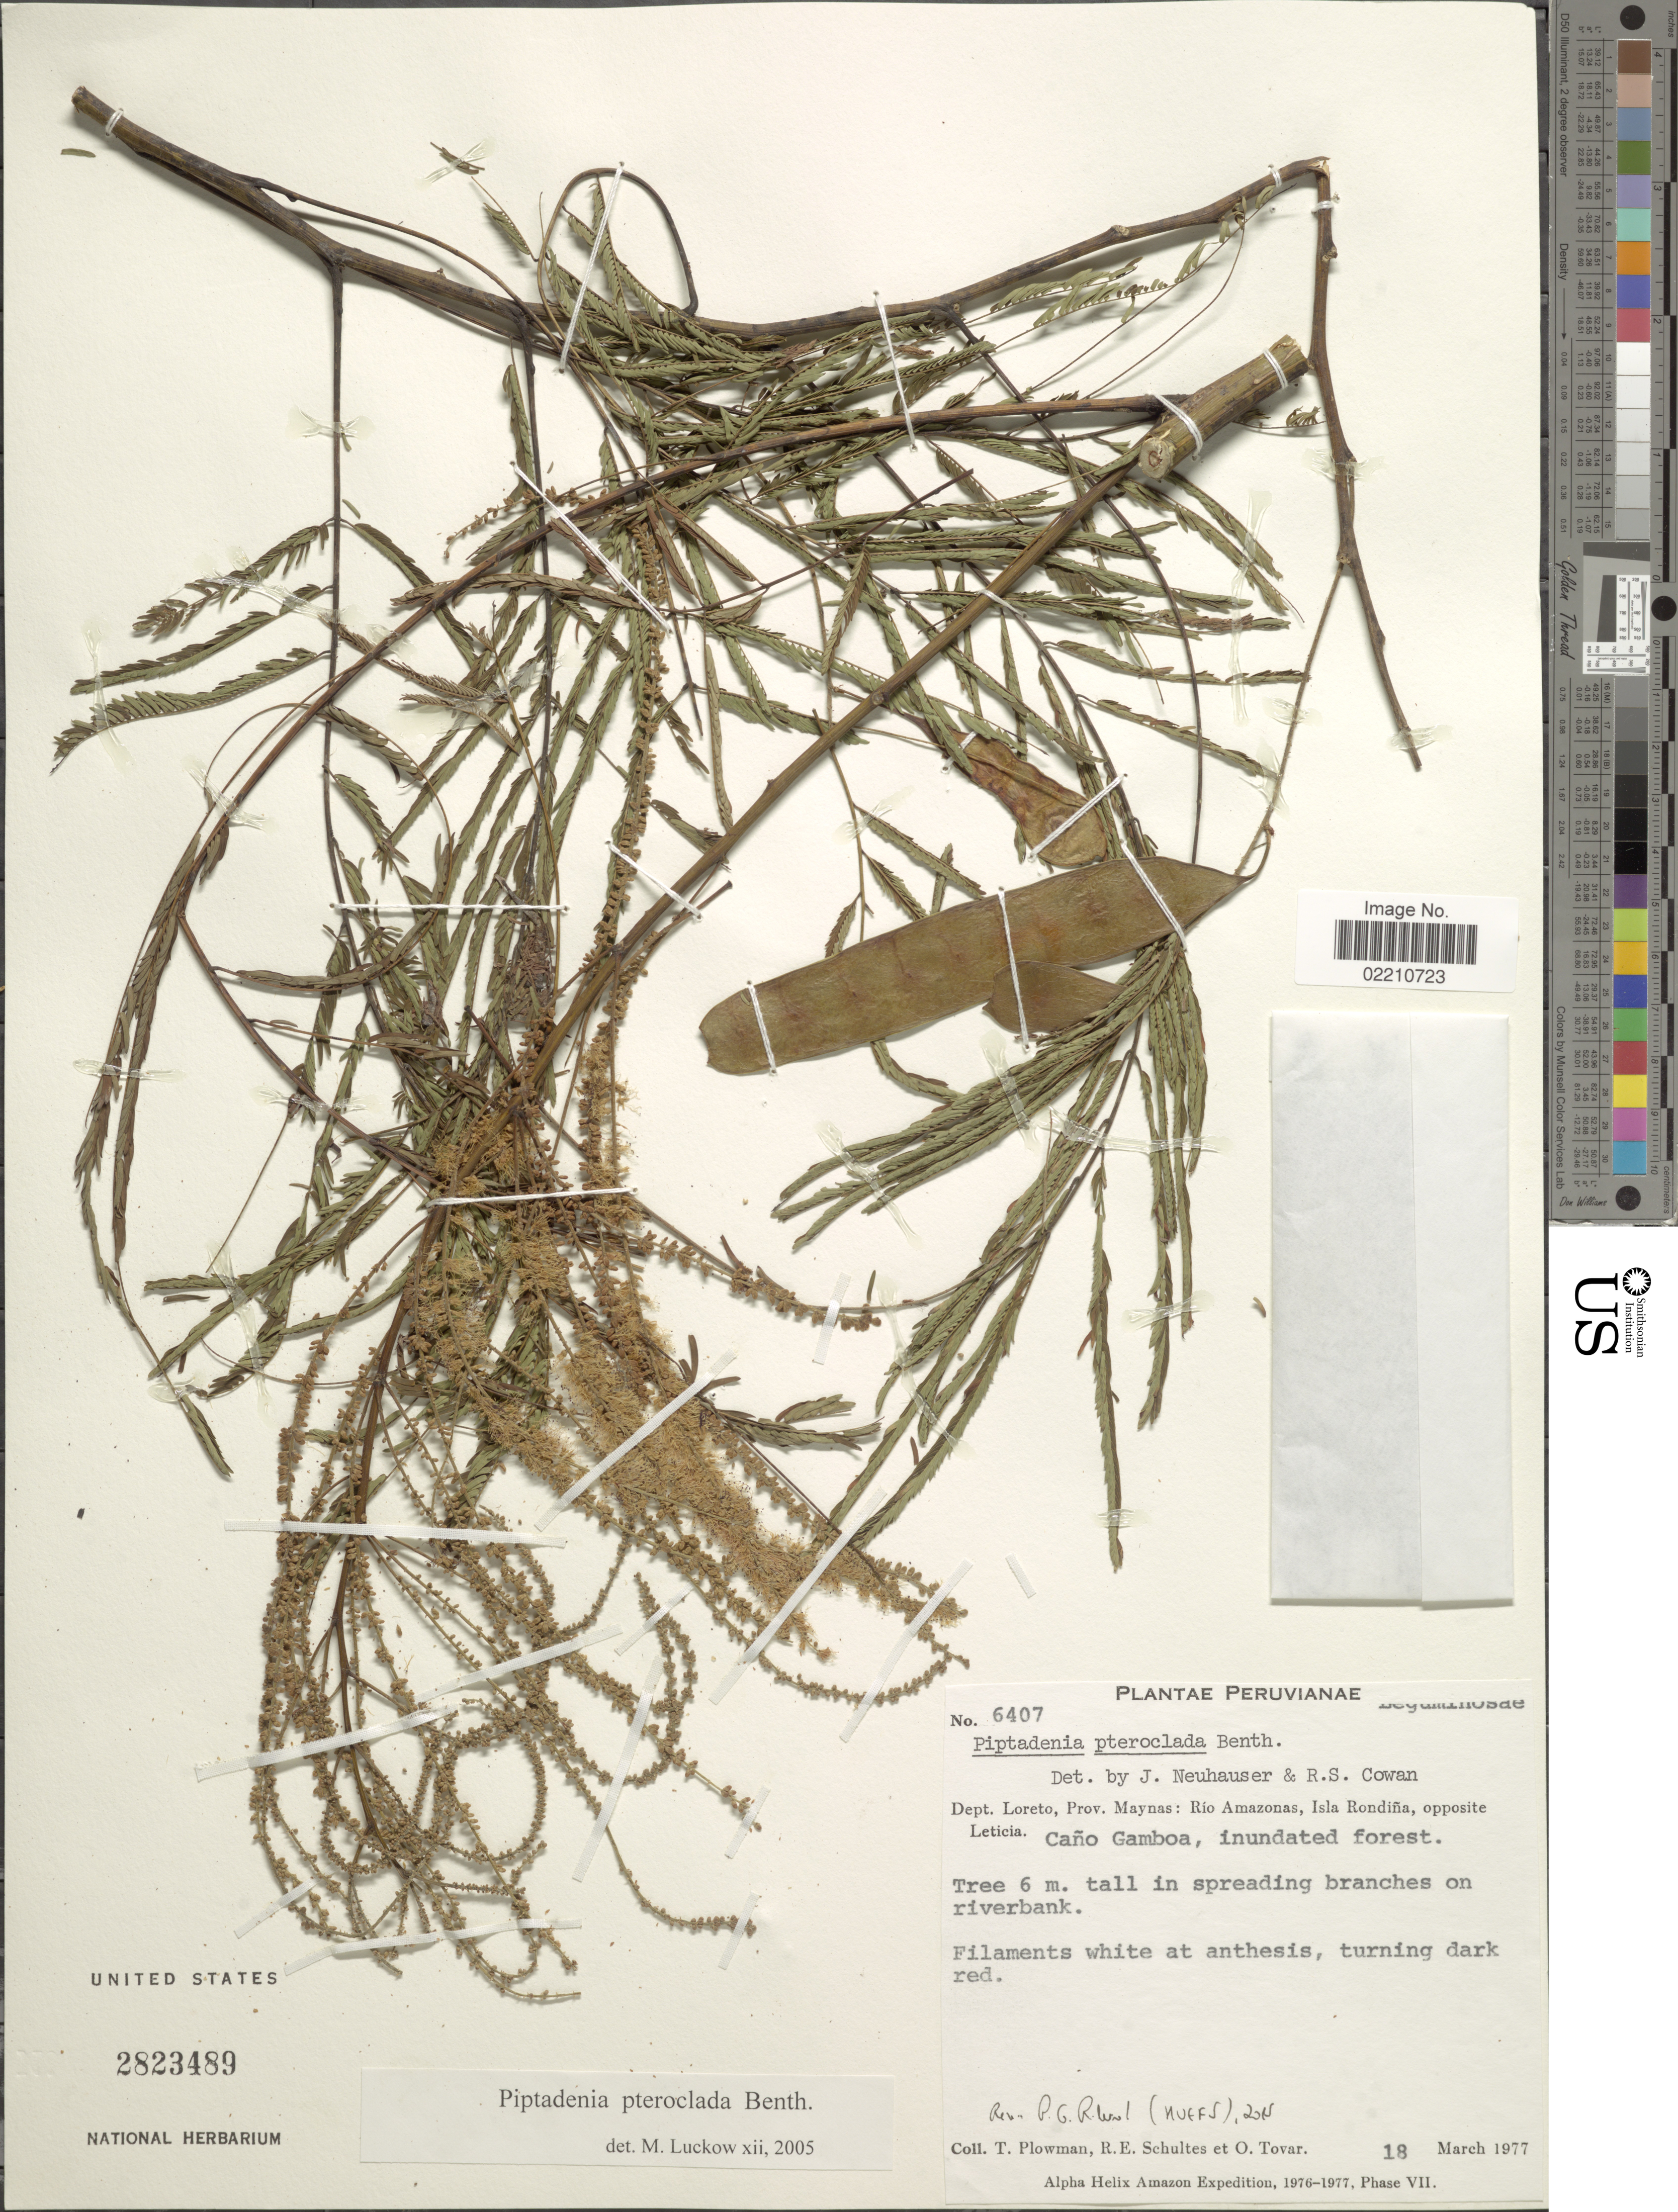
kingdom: Plantae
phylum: Tracheophyta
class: Magnoliopsida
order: Fabales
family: Fabaceae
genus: Piptadenia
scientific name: Piptadenia pteroclada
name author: Benth.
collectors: T. Plowman, R. E. Schultes & Ó. Tovar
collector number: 6407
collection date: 1977-03-18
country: Peru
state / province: Loreto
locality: Prov. Maynas: Río Amazonas, Isla Rondiña, opposite Leticia, Caño Gamboa, inundated forest, branches on riverbank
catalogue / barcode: US 2823489